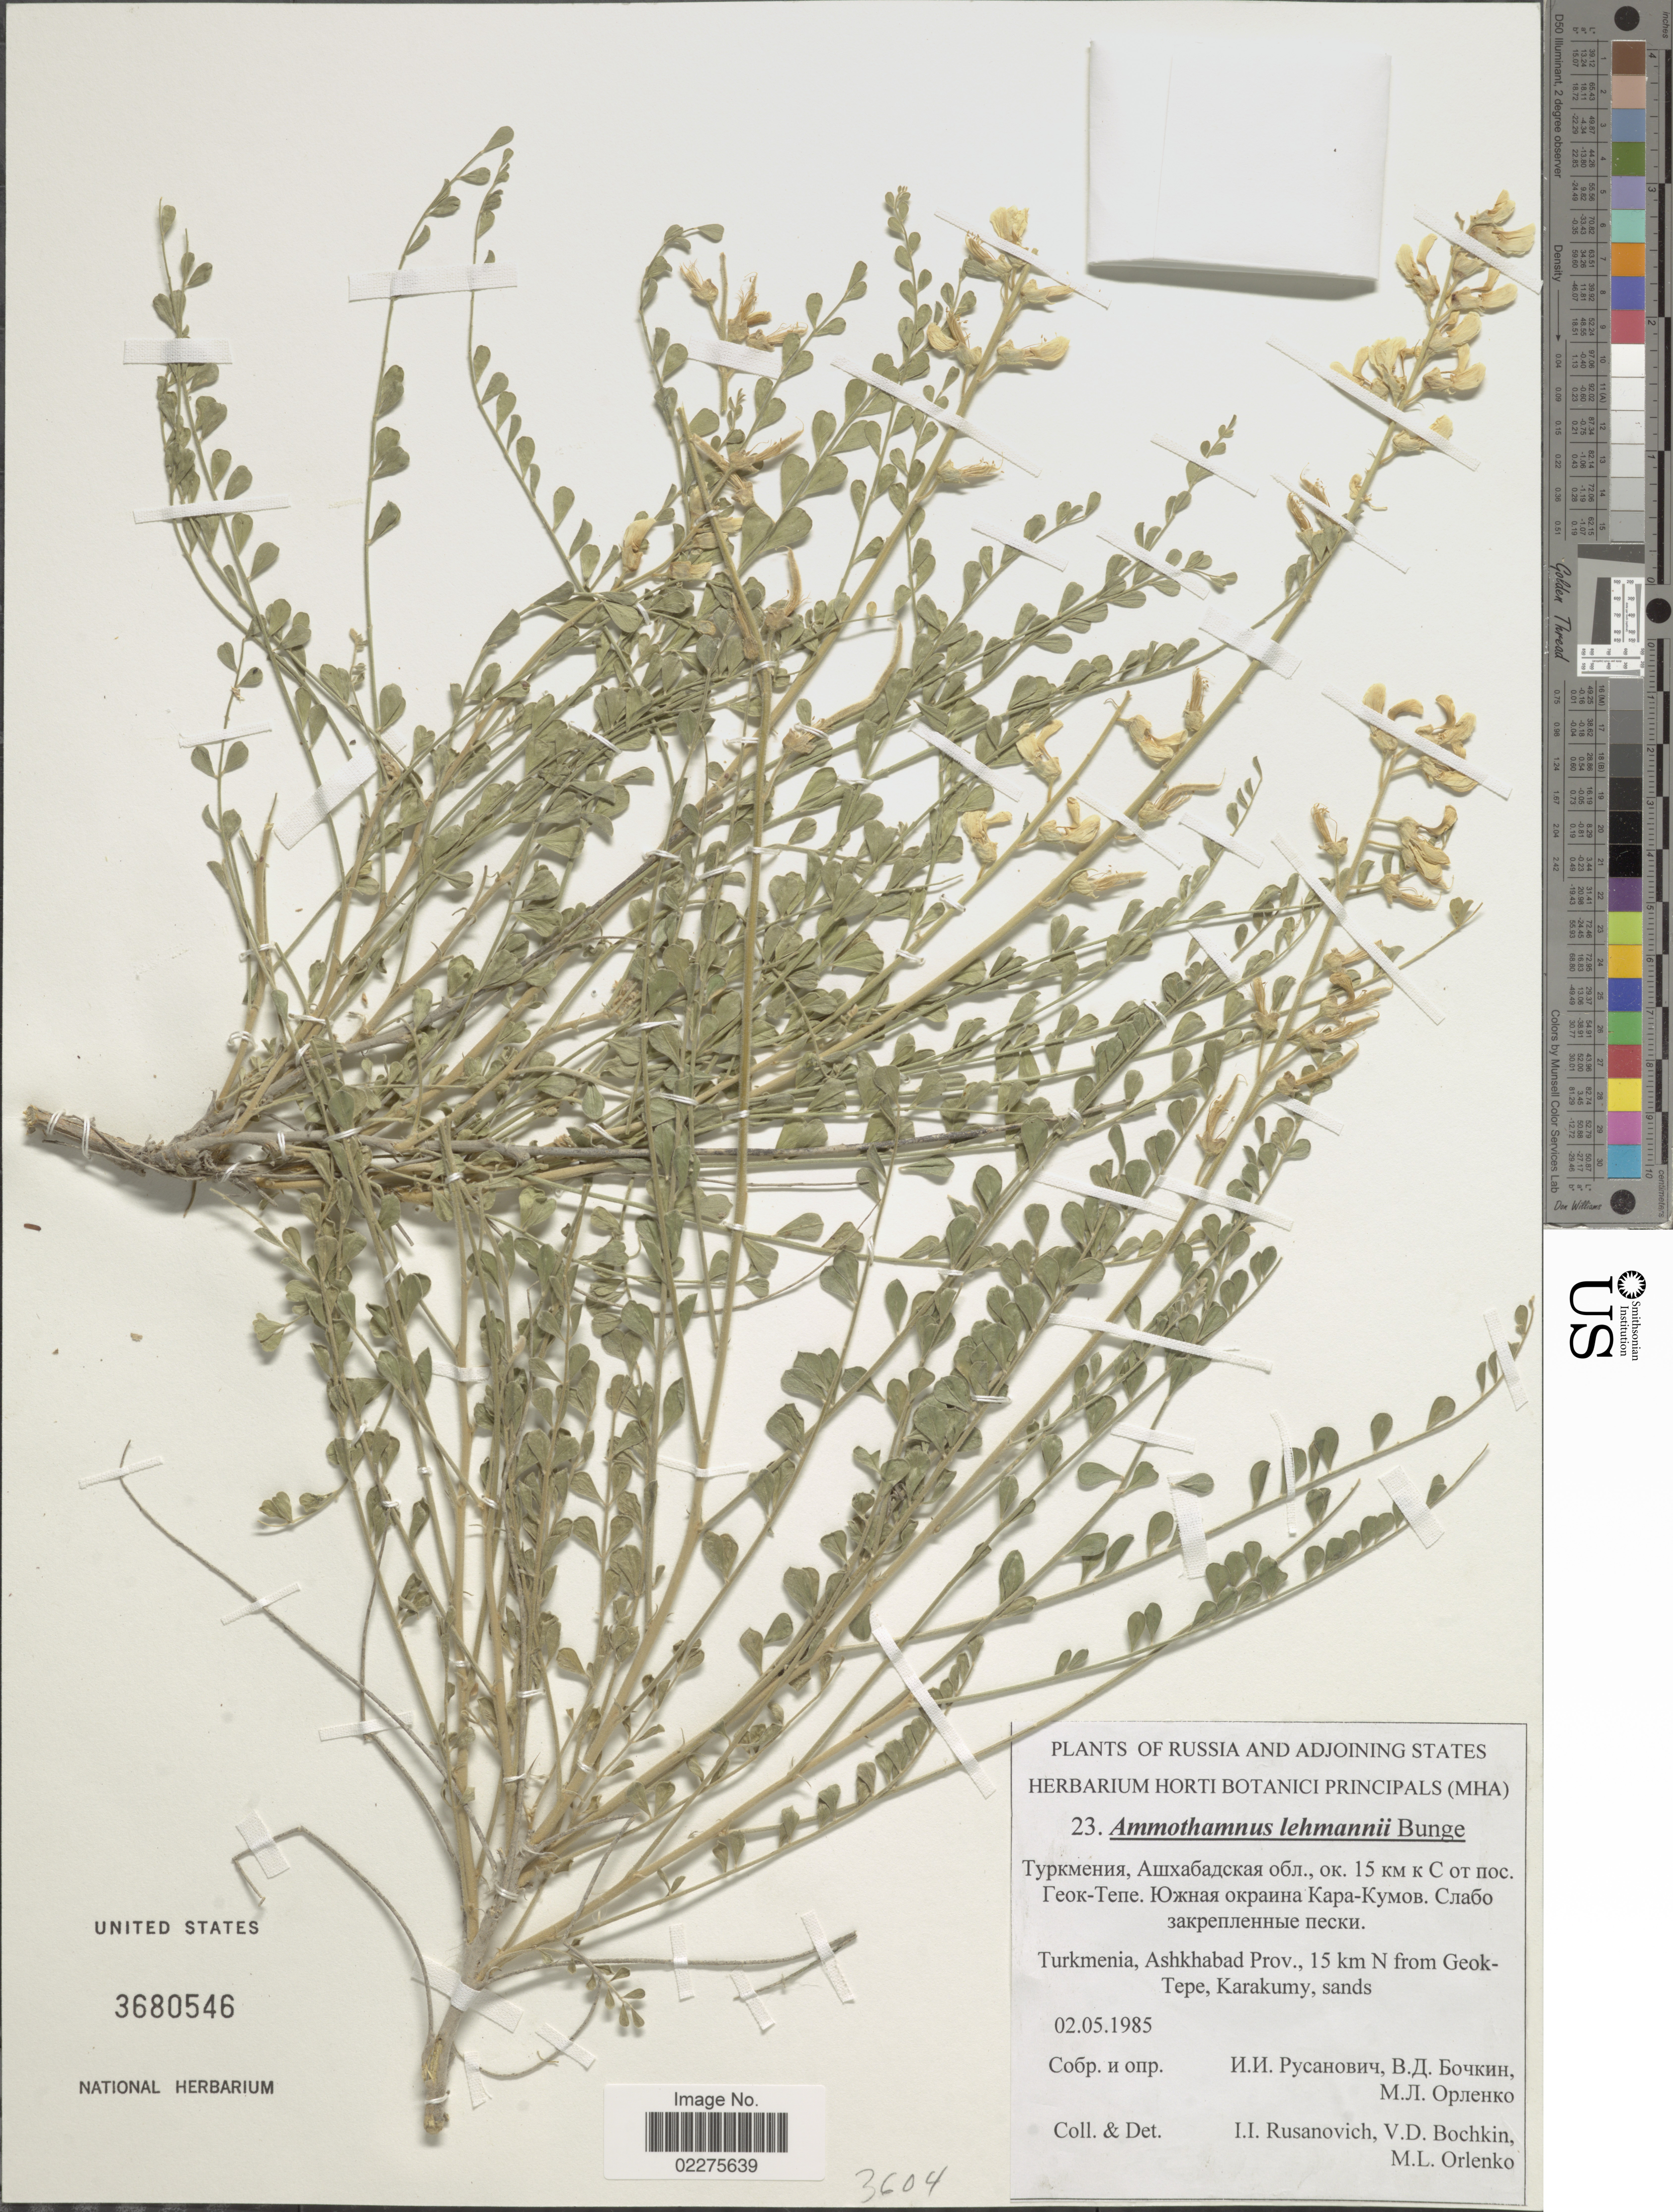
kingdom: Plantae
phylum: Tracheophyta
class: Magnoliopsida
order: Fabales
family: Fabaceae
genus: Ammothamnus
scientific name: Ammothamnus lehmannii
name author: Bunge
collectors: I. Rusanovich, V. Bochkin & M. Orlenko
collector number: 23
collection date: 1985-05-02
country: Turkmenistan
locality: Turkmenia, Ashkabad Prov., 15 km N from Geok-Tepe, Karakumy. Russia and adjoining states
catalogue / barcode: US 3680546